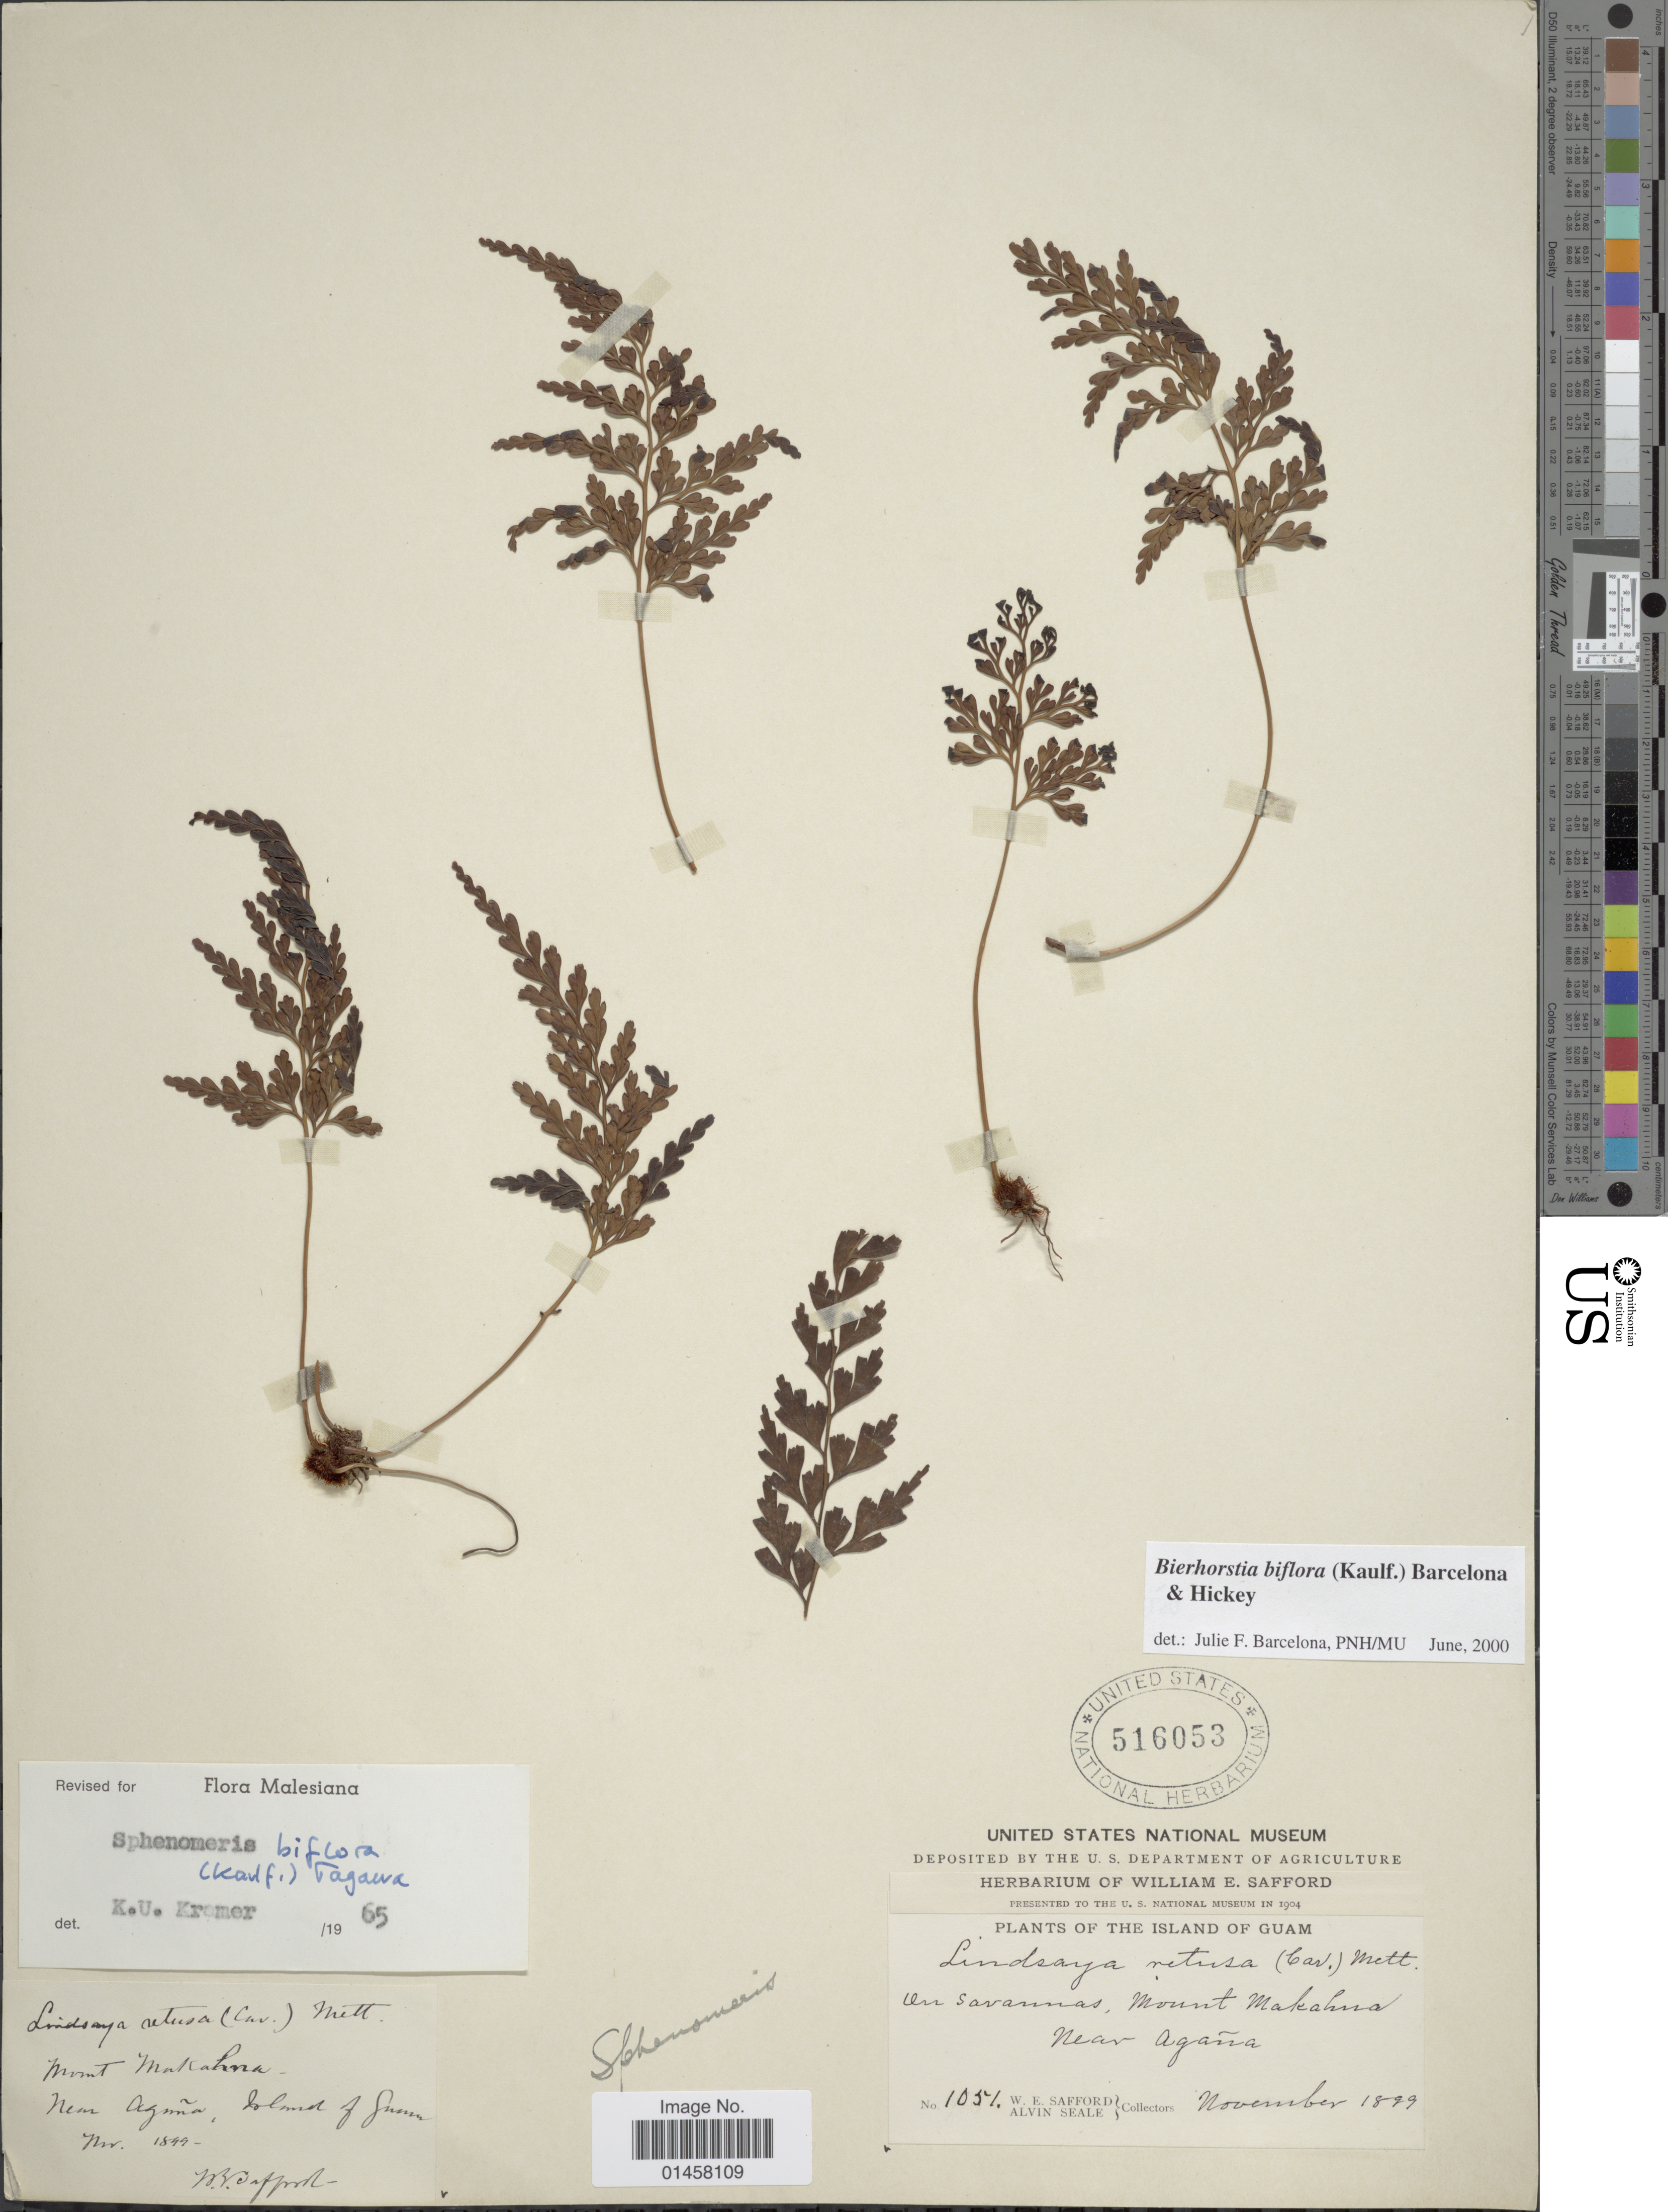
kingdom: Plantae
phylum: Tracheophyta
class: Polypodiopsida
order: Polypodiales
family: Lindsaeaceae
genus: Sphenomeris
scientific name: Sphenomeris biflora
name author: (Kaulf.) Mett.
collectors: W. E. Safford & A. Seale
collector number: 1051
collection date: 1899-11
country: Guam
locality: The Island of Guam, on savannas, Mount Makahua, near Agaña.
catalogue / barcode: US 516053